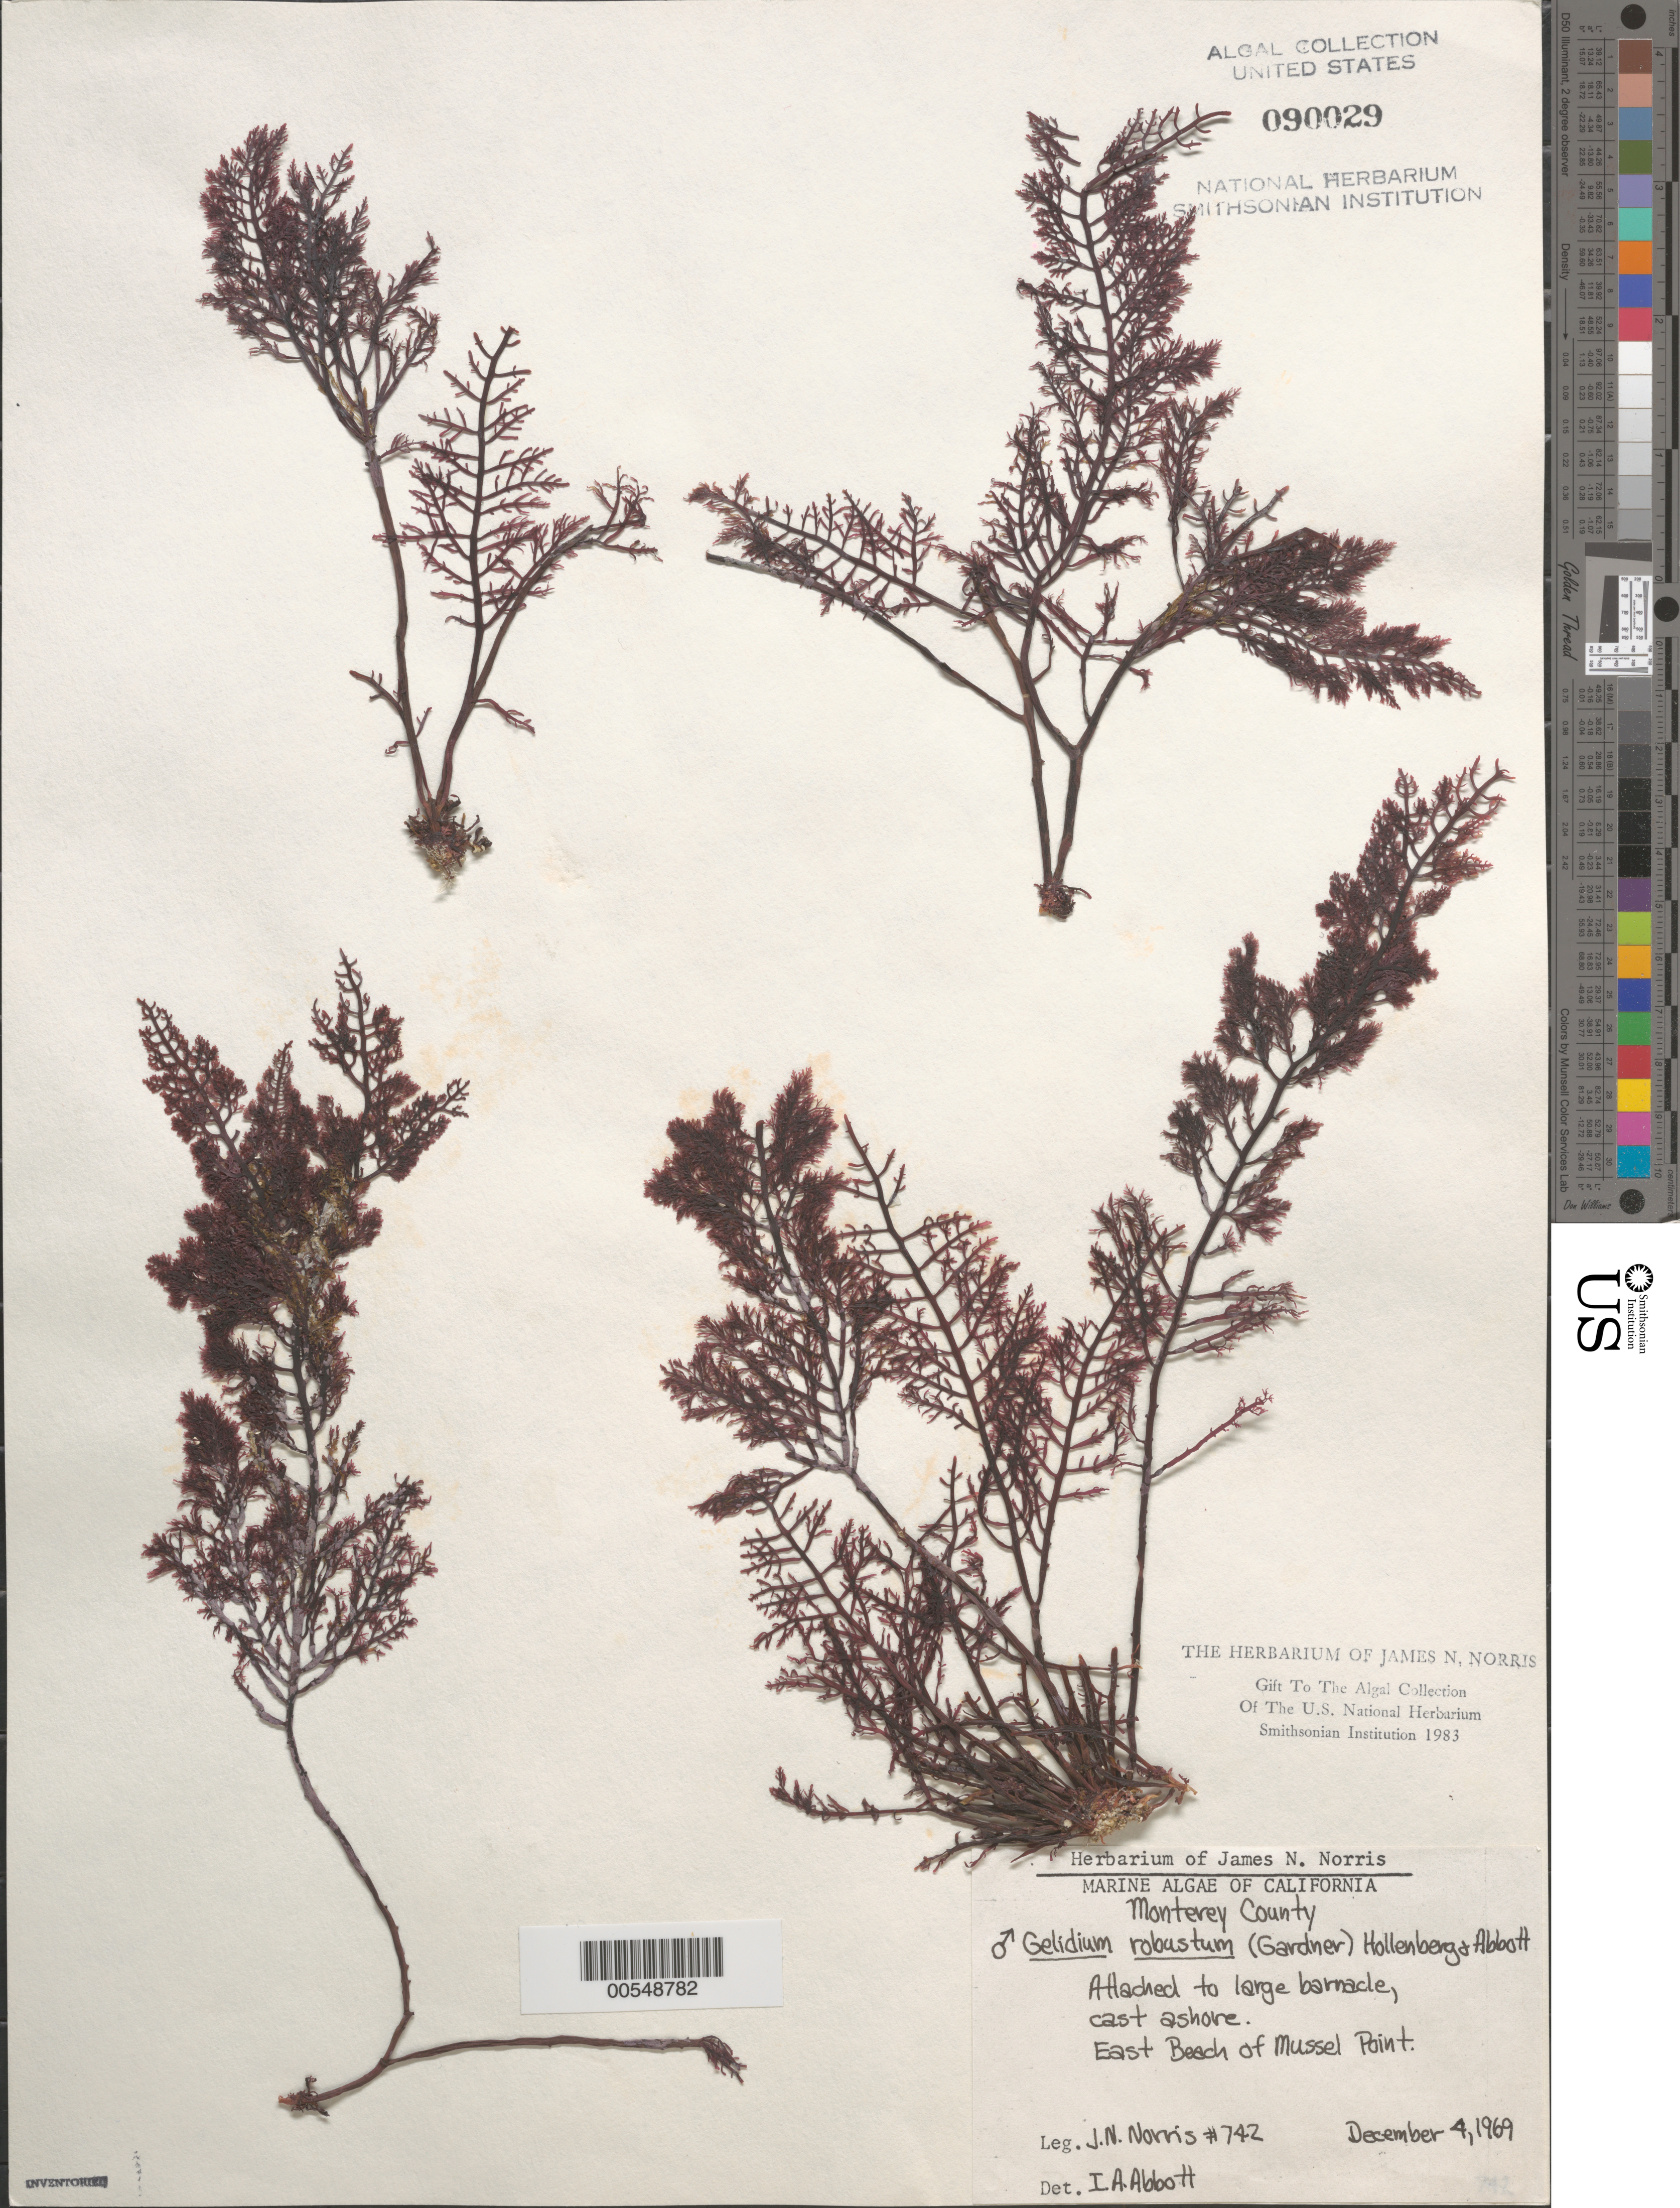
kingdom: Plantae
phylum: Rhodophyta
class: Florideophyceae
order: Gelidiales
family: Gelidiaceae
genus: Gelidium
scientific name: Gelidium robustum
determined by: Abbott, Isabella A.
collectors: J. N. Norris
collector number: JN-742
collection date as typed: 04 Dec 1969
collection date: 1969-12-04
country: United States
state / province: California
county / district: Monterey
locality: East Beach, Mussel Point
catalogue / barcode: US 90029